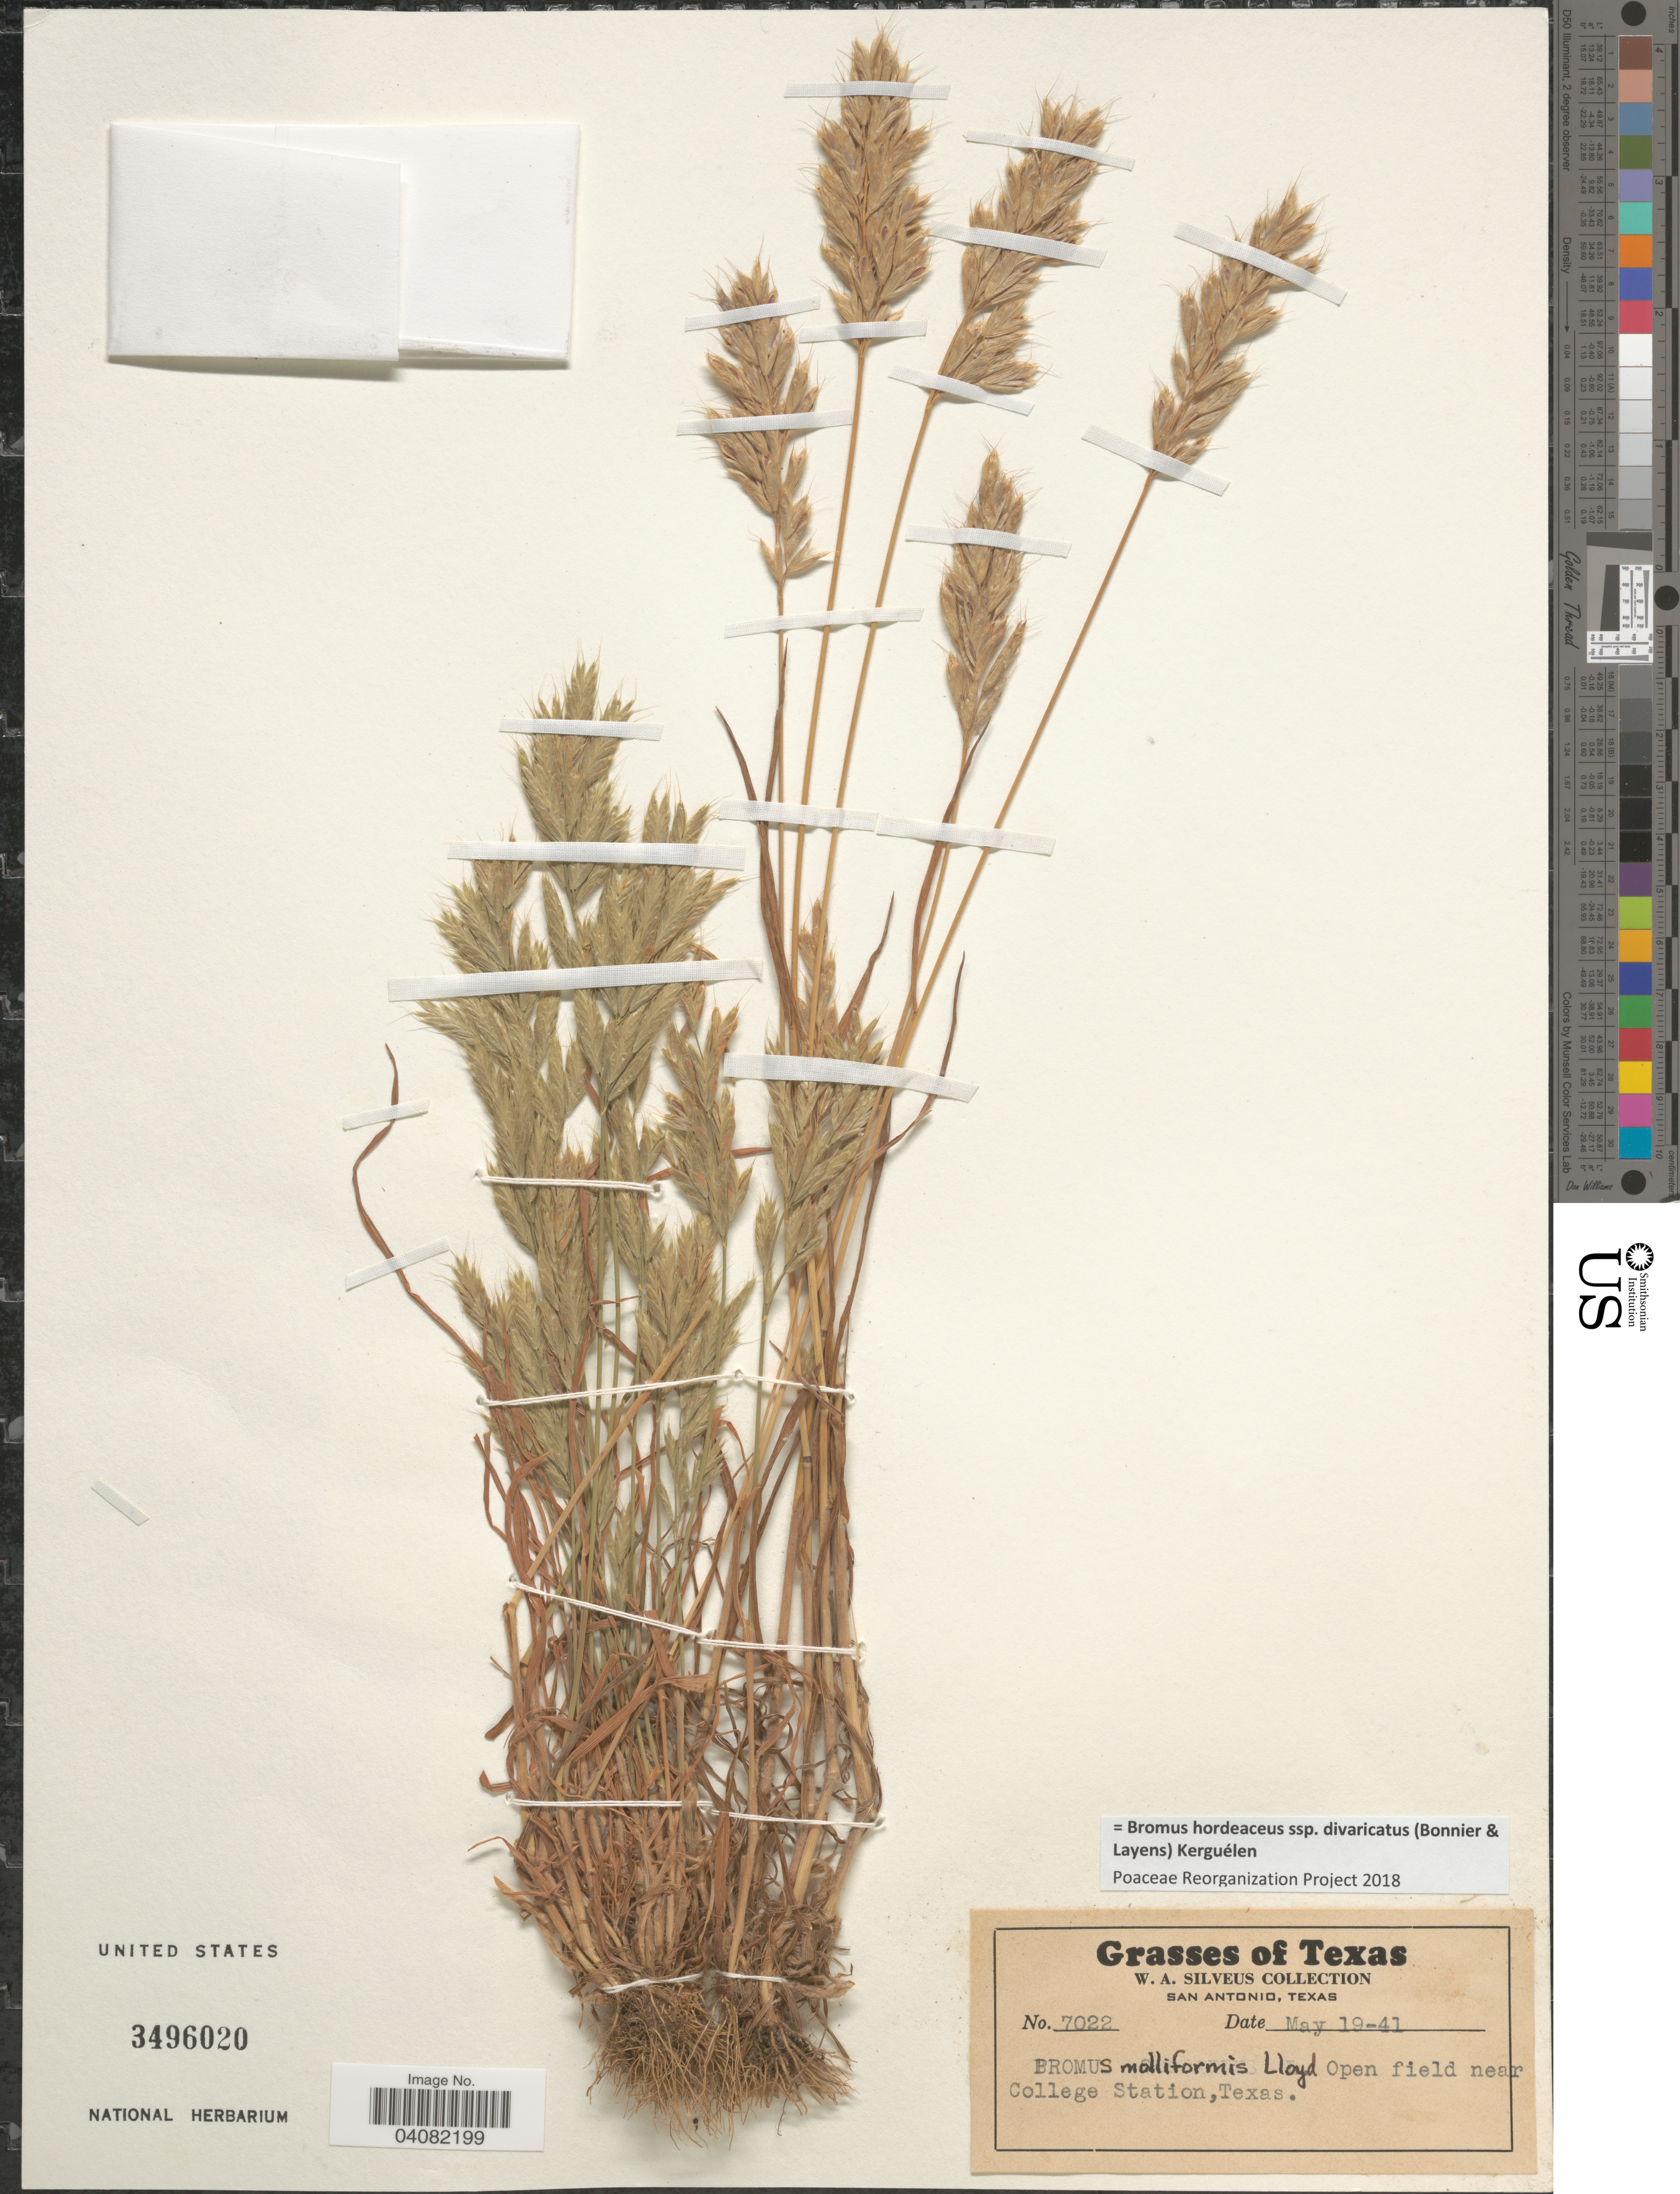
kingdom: Plantae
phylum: Tracheophyta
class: Liliopsida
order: Poales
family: Poaceae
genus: Bromus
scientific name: Bromus hordeaceus subsp. divaricatus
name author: (Bonnier & Layens) Kerguélen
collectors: W. Silveus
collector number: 7022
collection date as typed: Transcribed d/m/y: 19/5/41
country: United States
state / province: Texas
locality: Open field near College Station.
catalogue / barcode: US 3496020